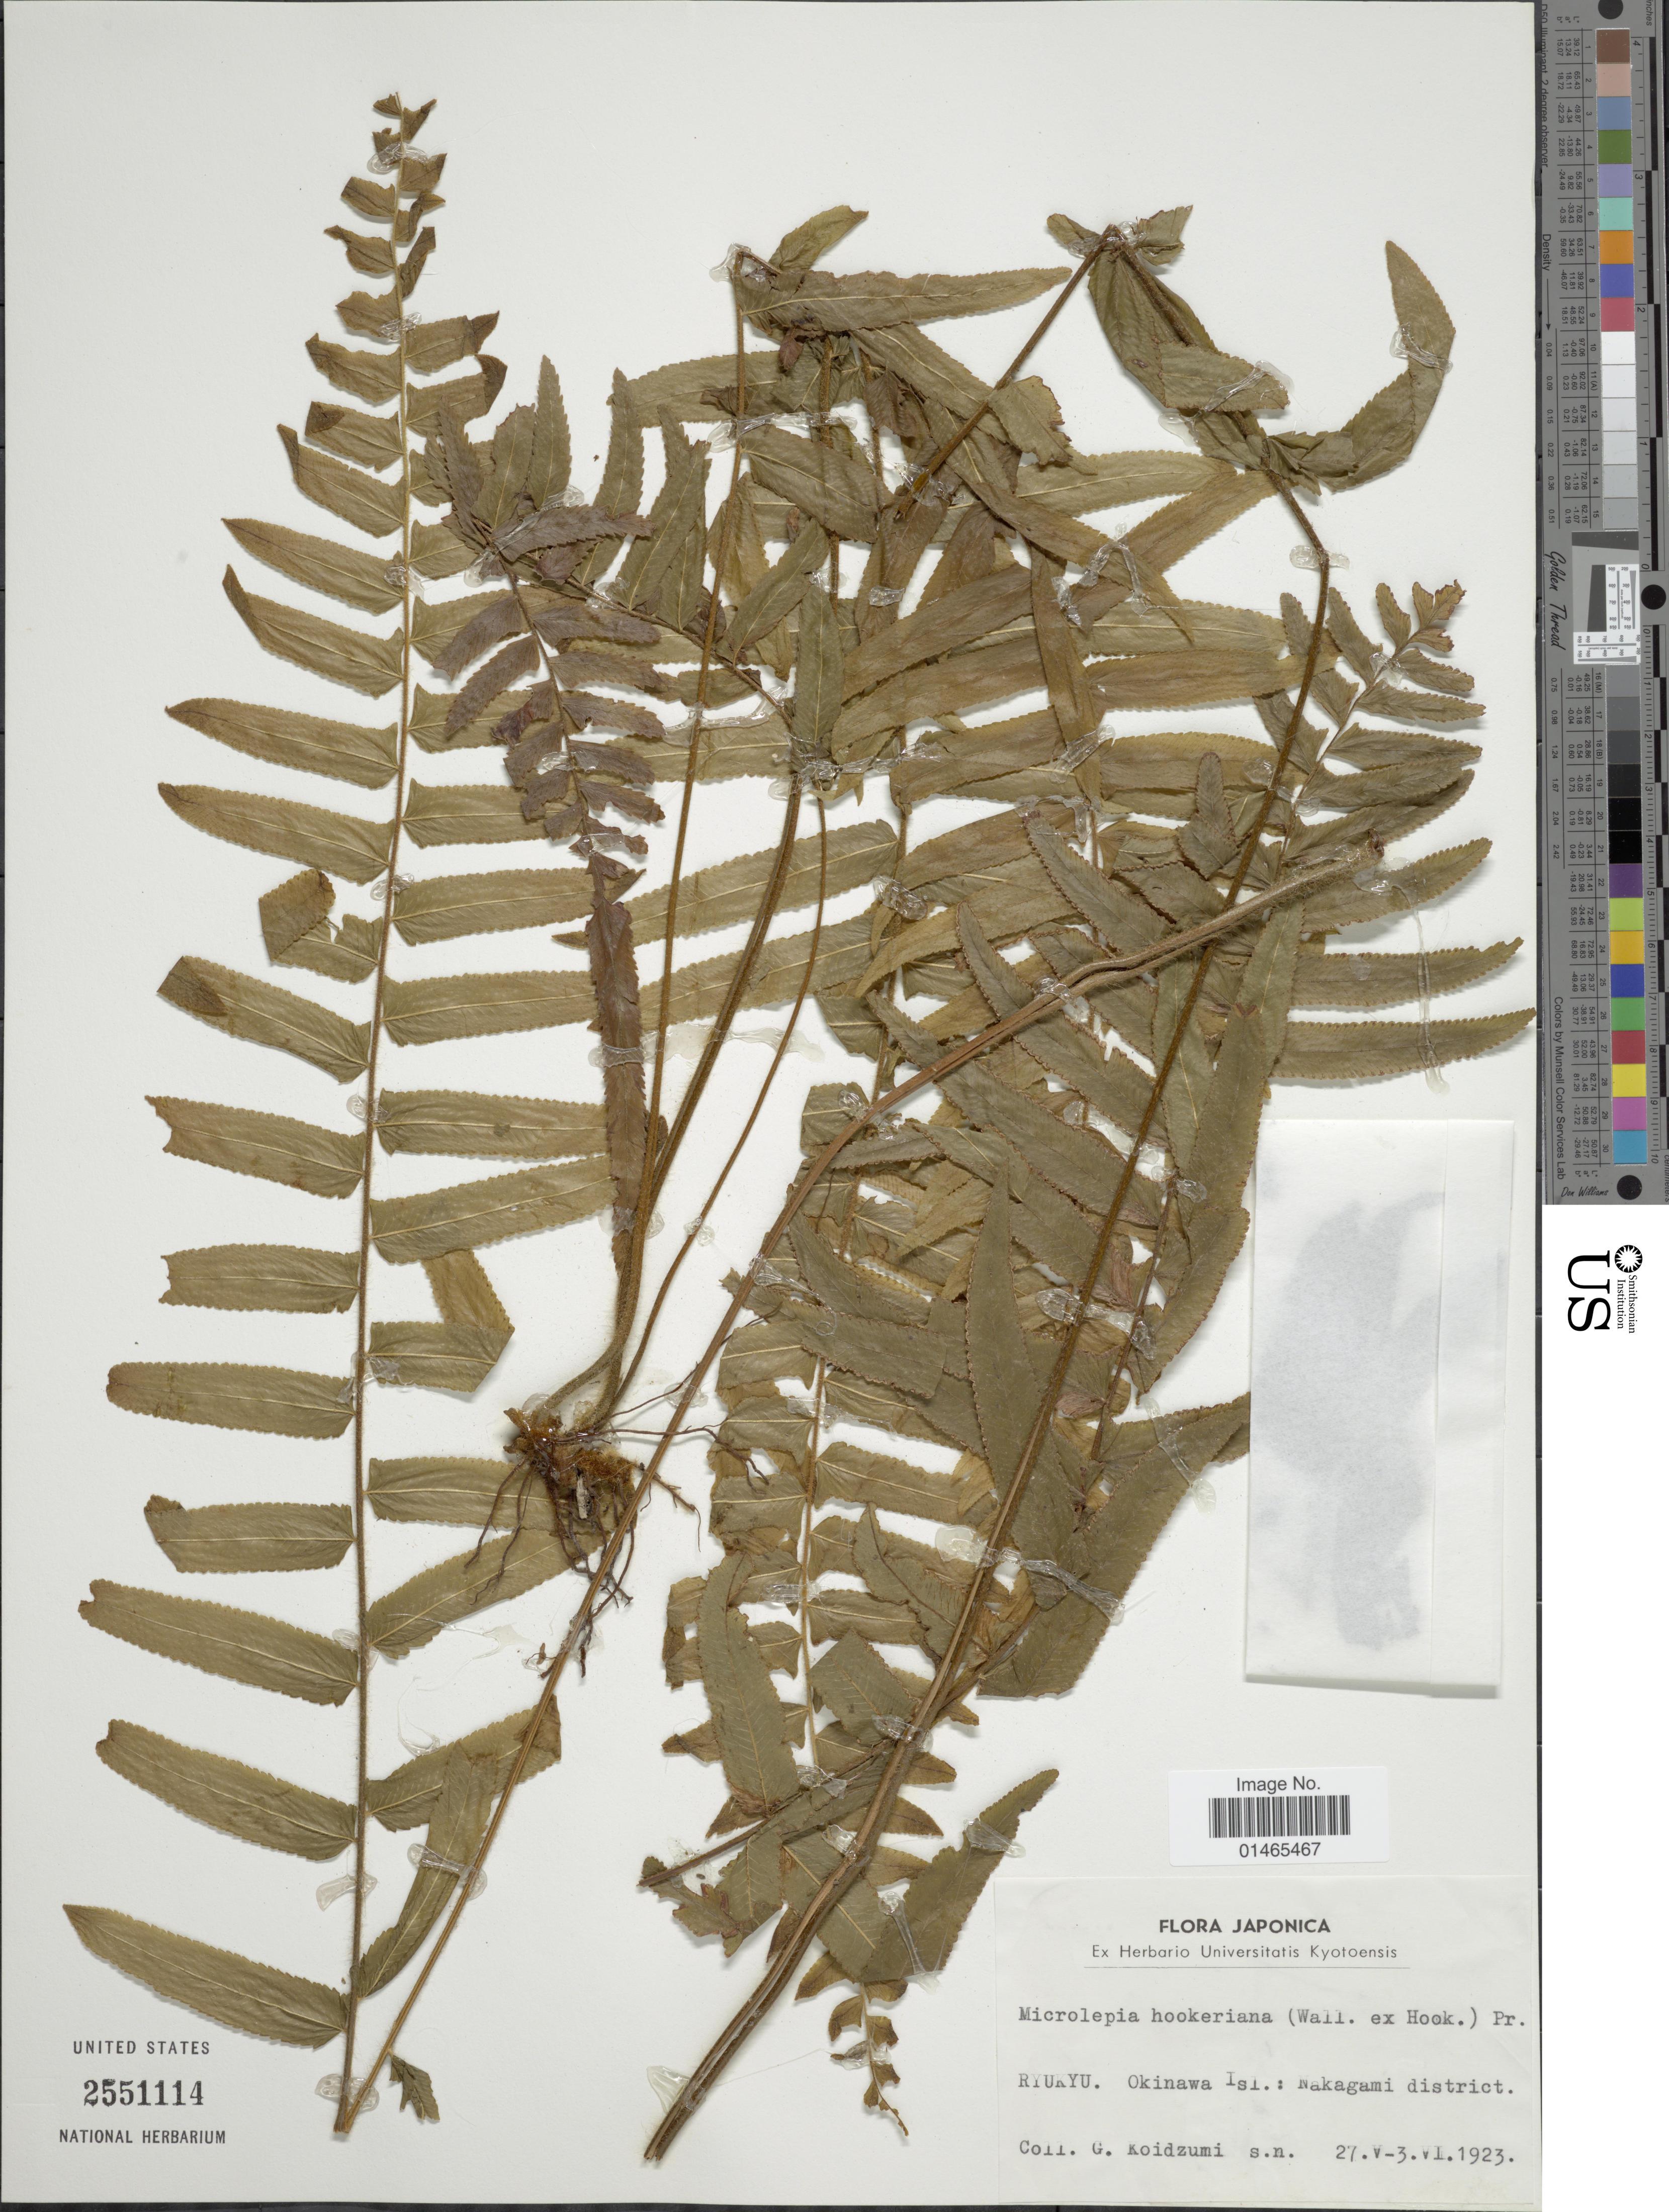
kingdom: Plantae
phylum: Tracheophyta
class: Polypodiopsida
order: Polypodiales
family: Dennstaedtiaceae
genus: Microlepia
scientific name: Microlepia hookeriana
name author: (Wall. ex Hook.) C. Presl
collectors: G. Koidzumi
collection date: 1923-05-27/1923-06-03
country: Japan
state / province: Okinawa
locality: Ryukyu, Okinawa Isl: Nakagami district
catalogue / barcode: US 2551114